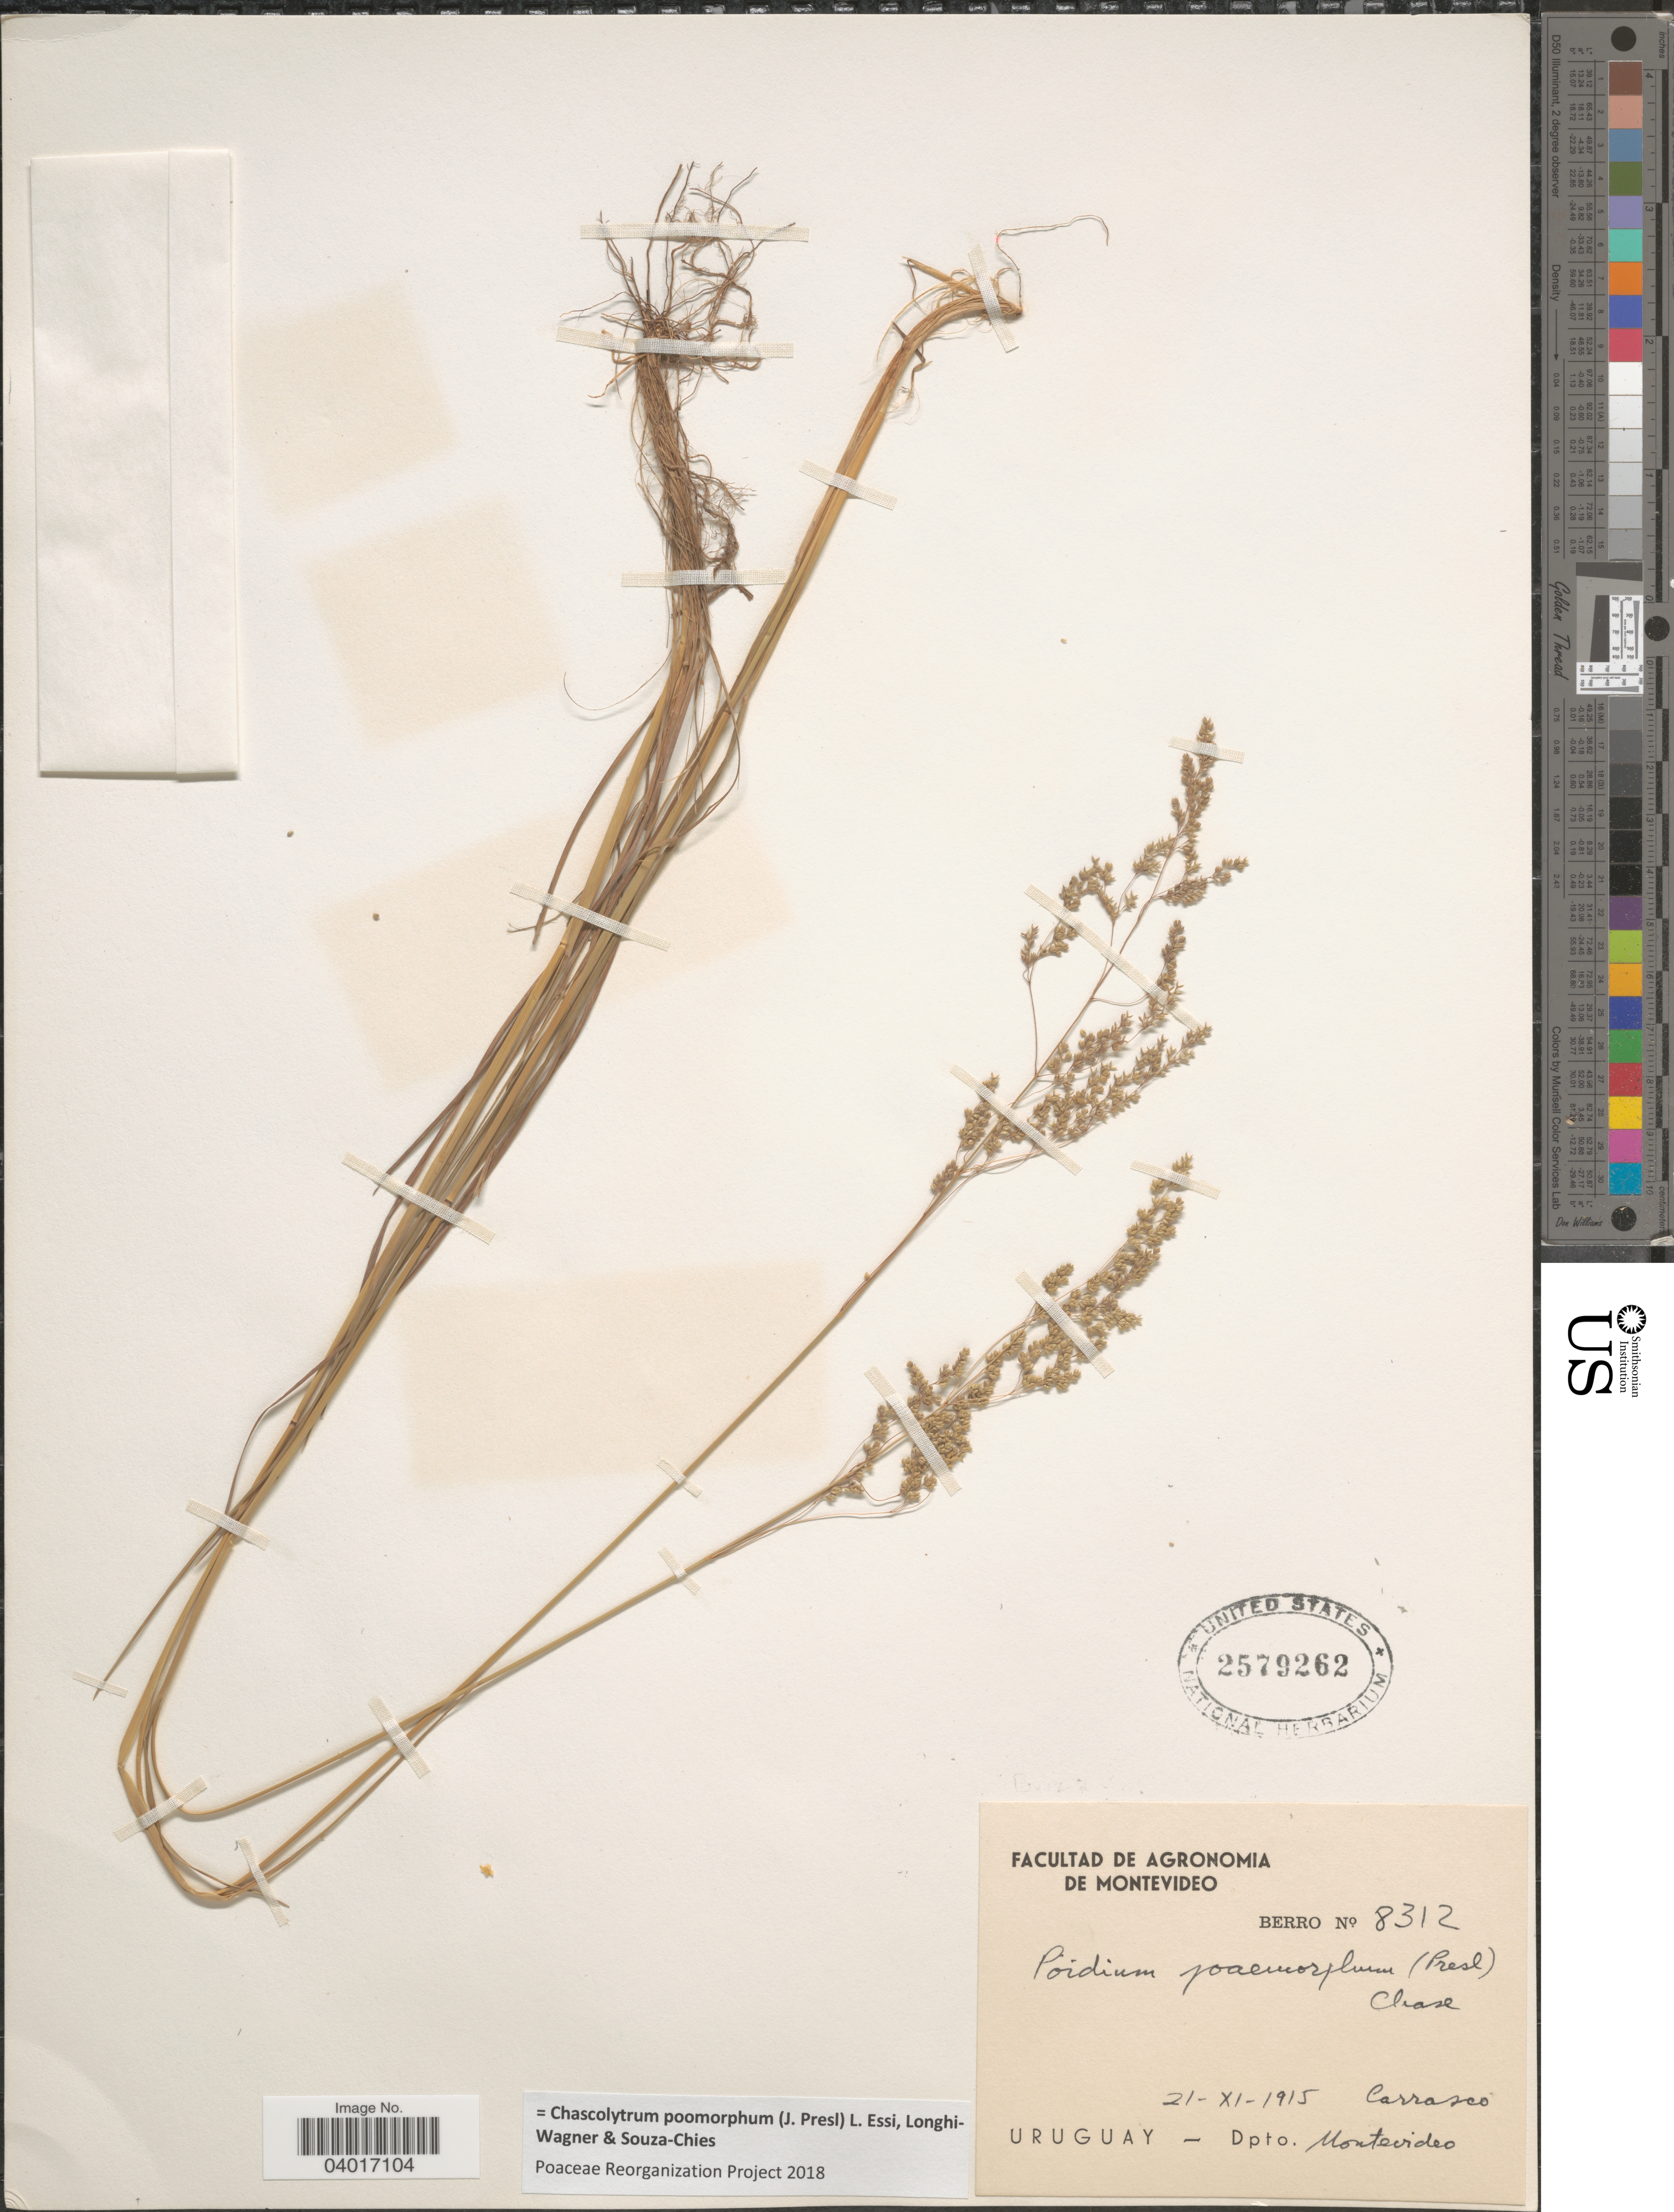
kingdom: Plantae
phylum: Tracheophyta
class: Liliopsida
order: Poales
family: Poaceae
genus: Chascolytrum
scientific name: Chascolytrum poomorphum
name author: (J. Presl) L. Essi et al.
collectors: Berro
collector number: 8312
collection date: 1915-11-21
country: Uruguay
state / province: Montevideo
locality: Carrasco. Dpto. Montevideo.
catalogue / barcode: US 2579262